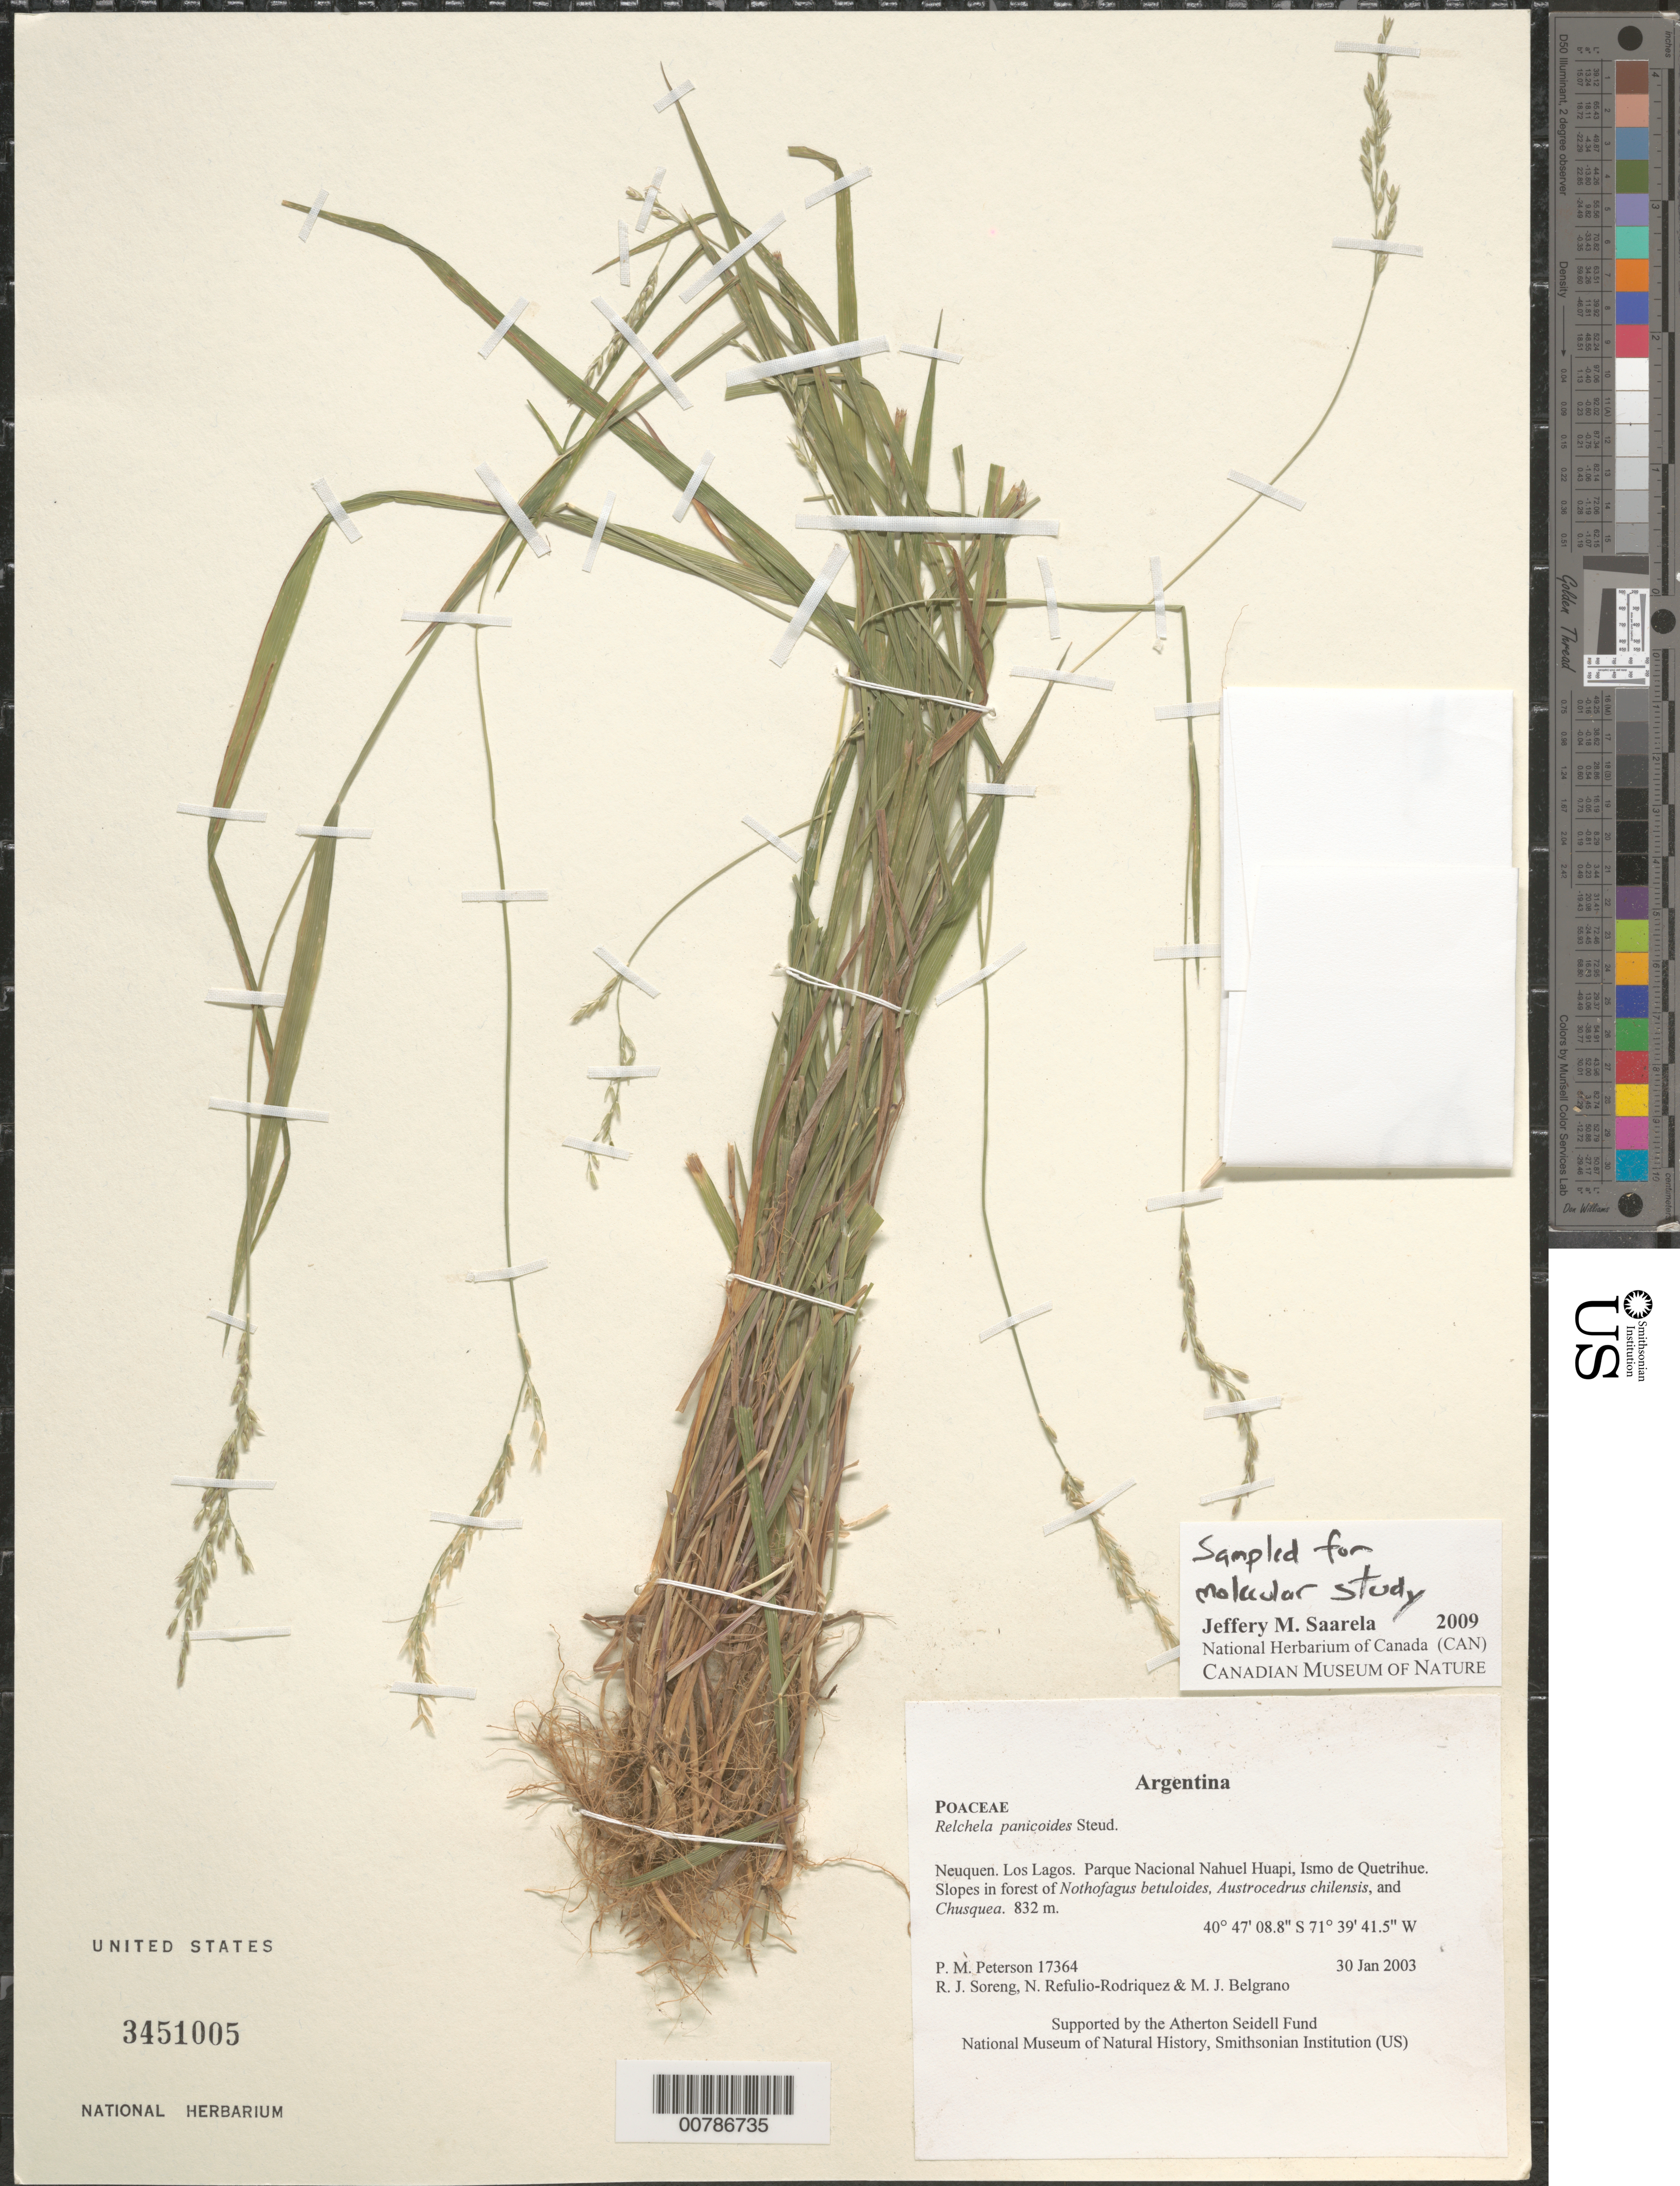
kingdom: Plantae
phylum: Tracheophyta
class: Liliopsida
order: Poales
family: Poaceae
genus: Relchela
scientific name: Relchela panicoides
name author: Steud.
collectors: P. M. Peterson, R. J. Soreng, N. Refulio-Rodríguez & M. Belgrano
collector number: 17364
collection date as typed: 30 Jan 2003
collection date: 2003-01-30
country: Argentina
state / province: Neuquen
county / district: Los Lagos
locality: Parque Nacional Nahuel Huapi, Ismo de Quetrihue. Slopes in forest of Nothofagus betuloides, Austrocedrus chilensis, and Chusquea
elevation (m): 832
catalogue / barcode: US 3451005